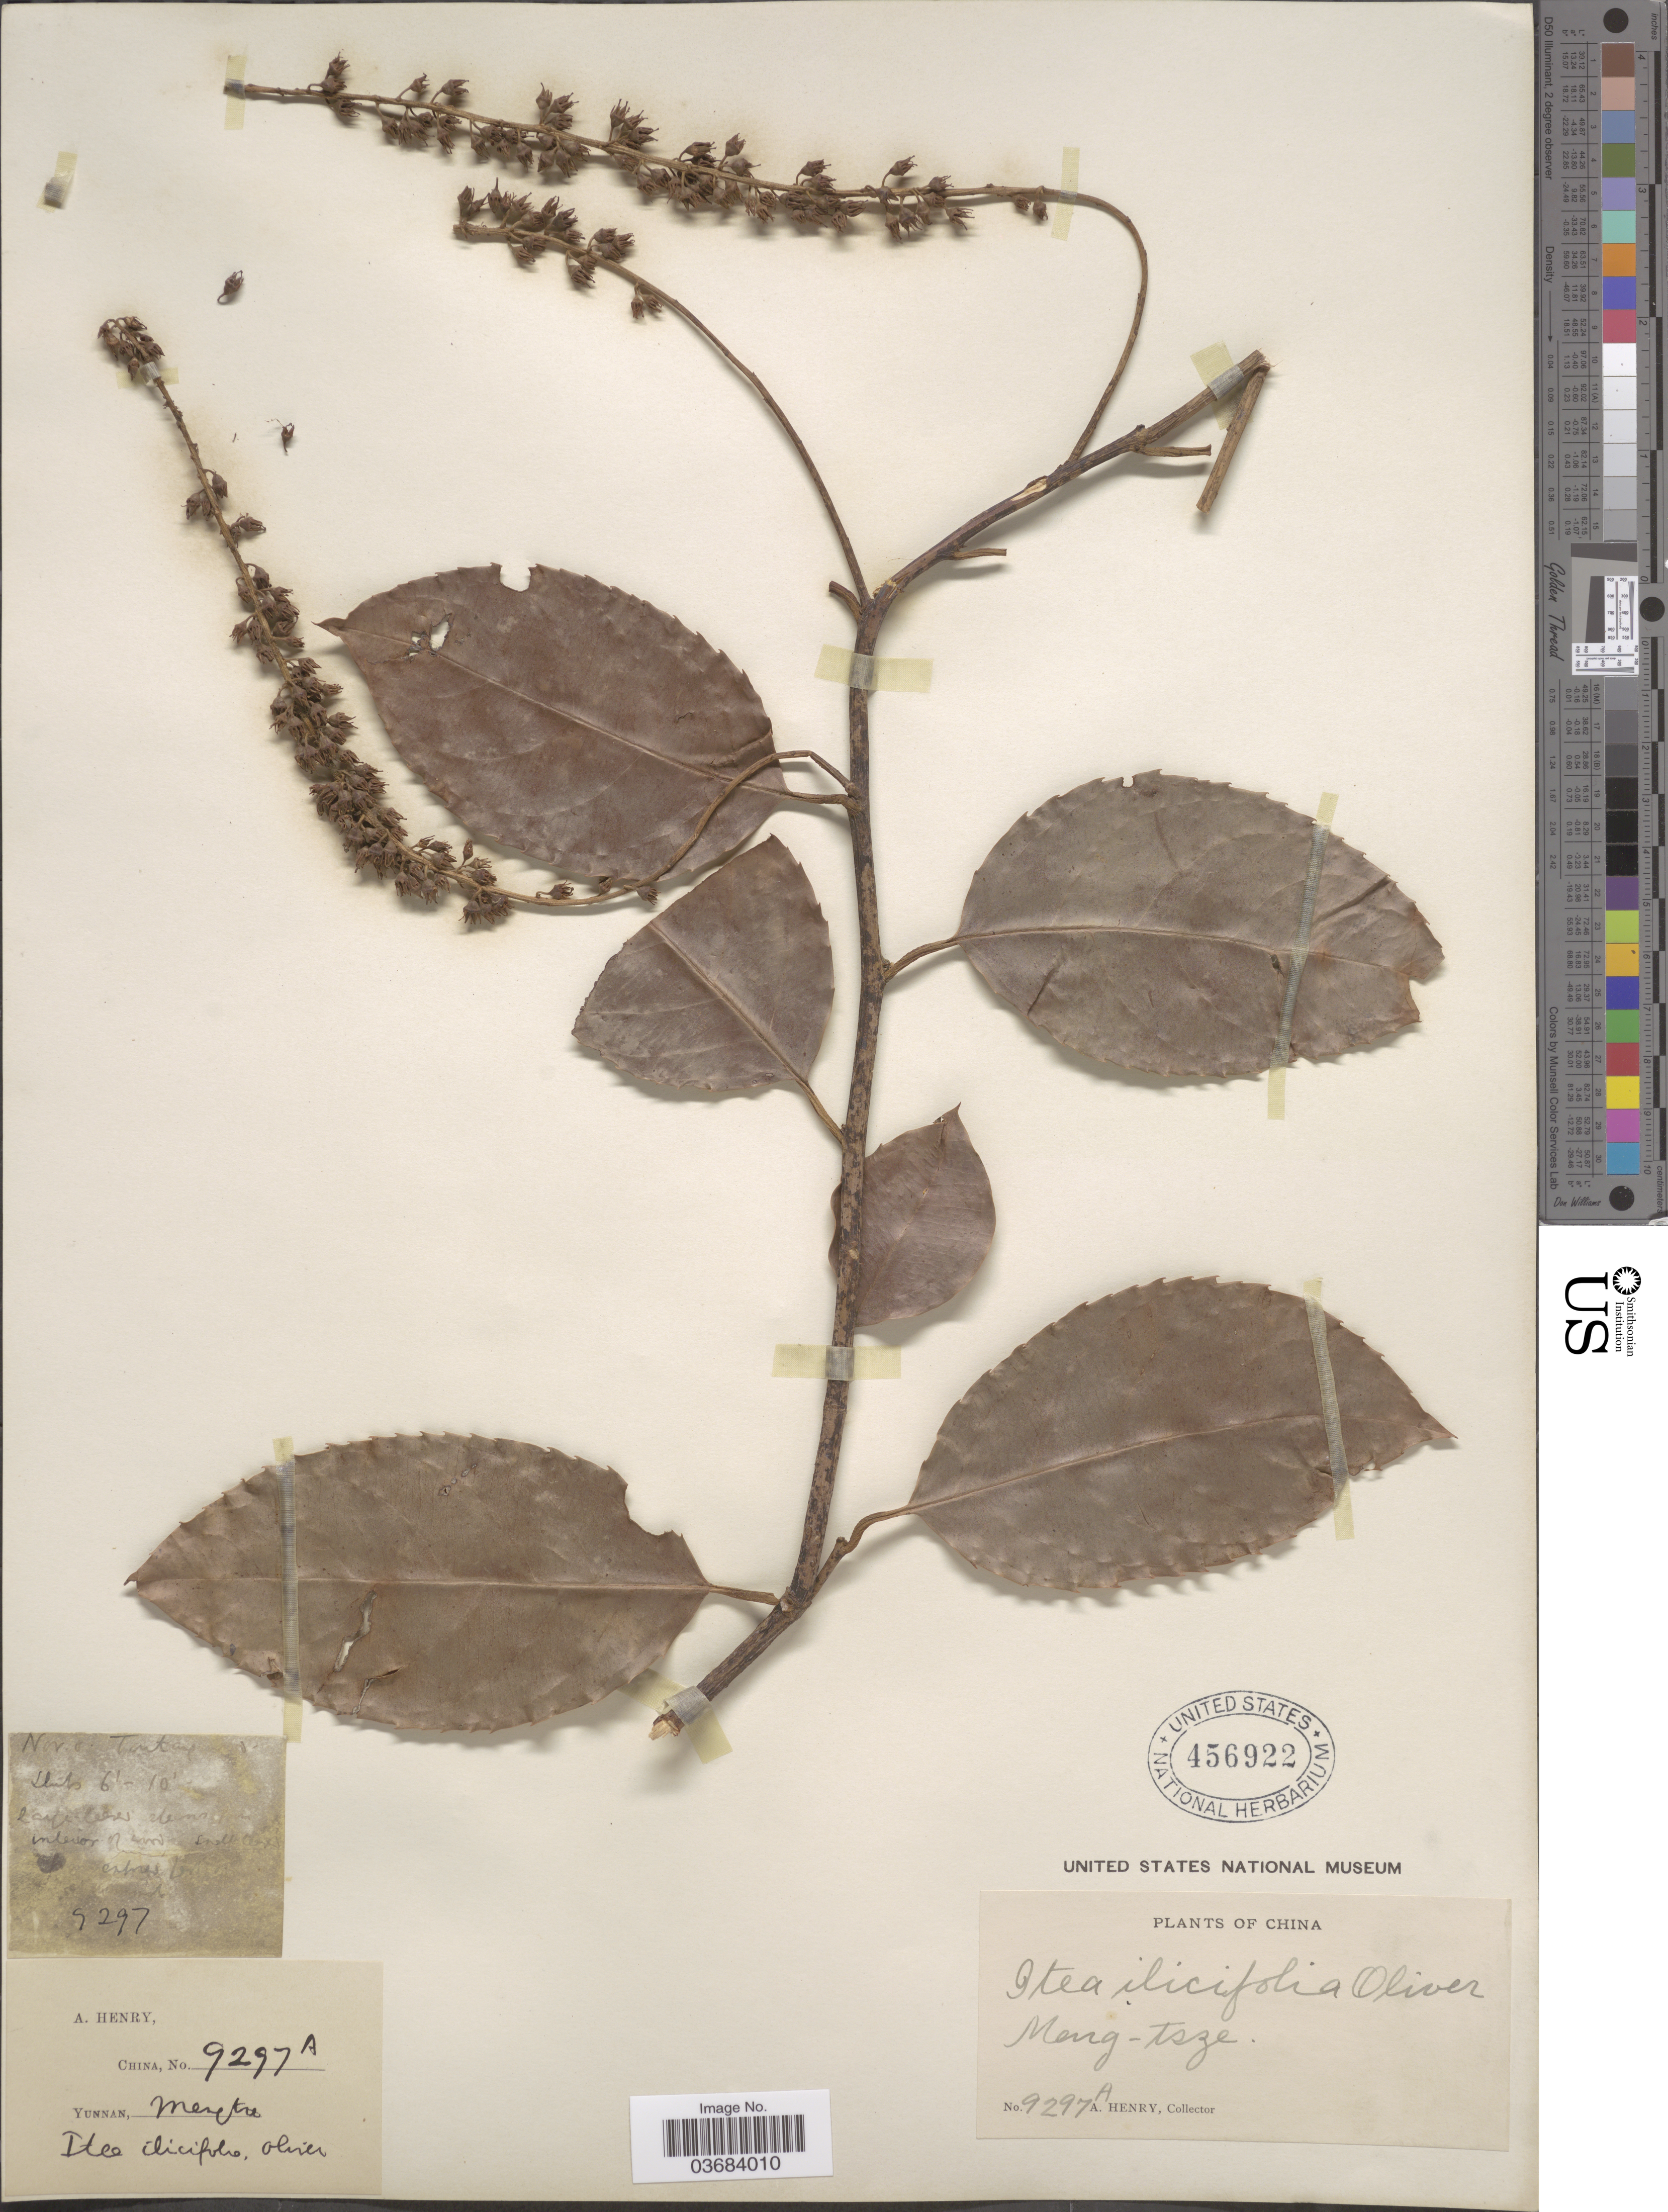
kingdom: Plantae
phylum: Tracheophyta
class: Magnoliopsida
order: Saxifragales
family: Iteaceae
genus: Itea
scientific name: Itea ilicifolia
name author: Oliv.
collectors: A. Henry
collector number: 9297A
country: China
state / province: Yunnan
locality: Meng-tze.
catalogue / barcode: US 456922